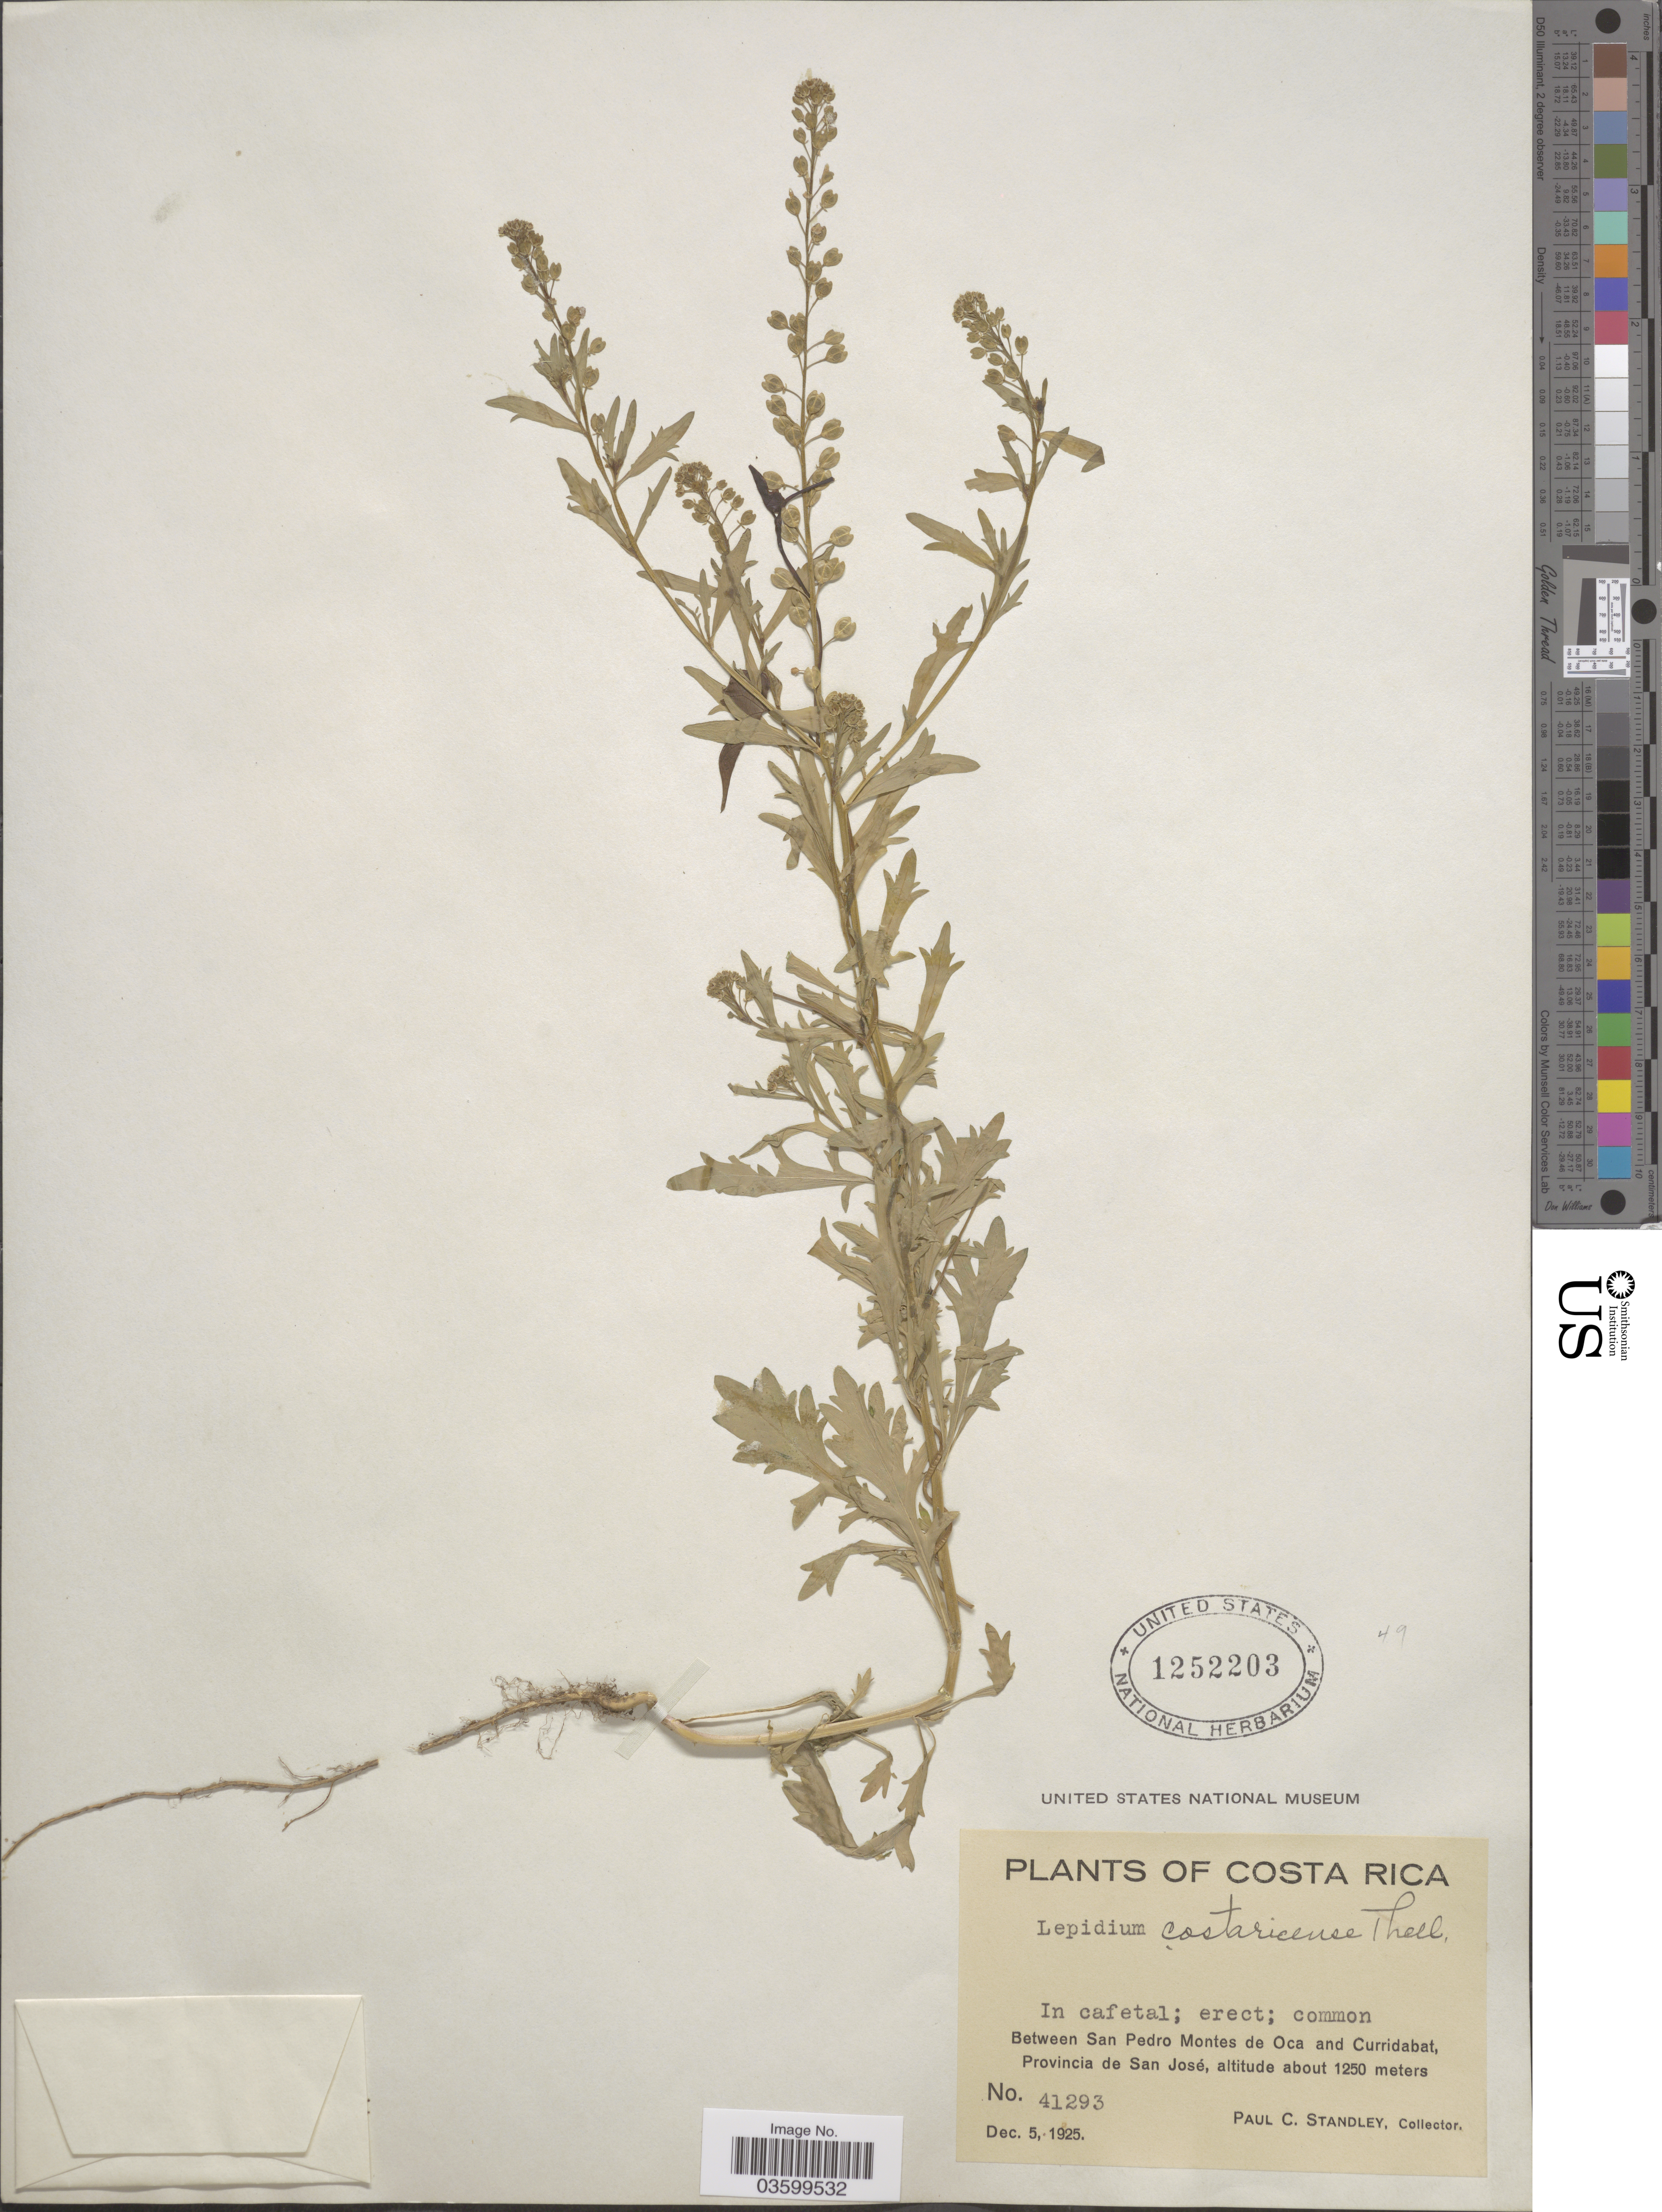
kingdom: Plantae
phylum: Tracheophyta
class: Magnoliopsida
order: Brassicales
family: Brassicaceae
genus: Lepidium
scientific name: Lepidium costaricense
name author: Thell.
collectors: P. C. Standley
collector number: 41293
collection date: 1925-12-05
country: Costa Rica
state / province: San José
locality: Between San Pedro Montes de Oca and Curridabat.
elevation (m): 1250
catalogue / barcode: US 1252203